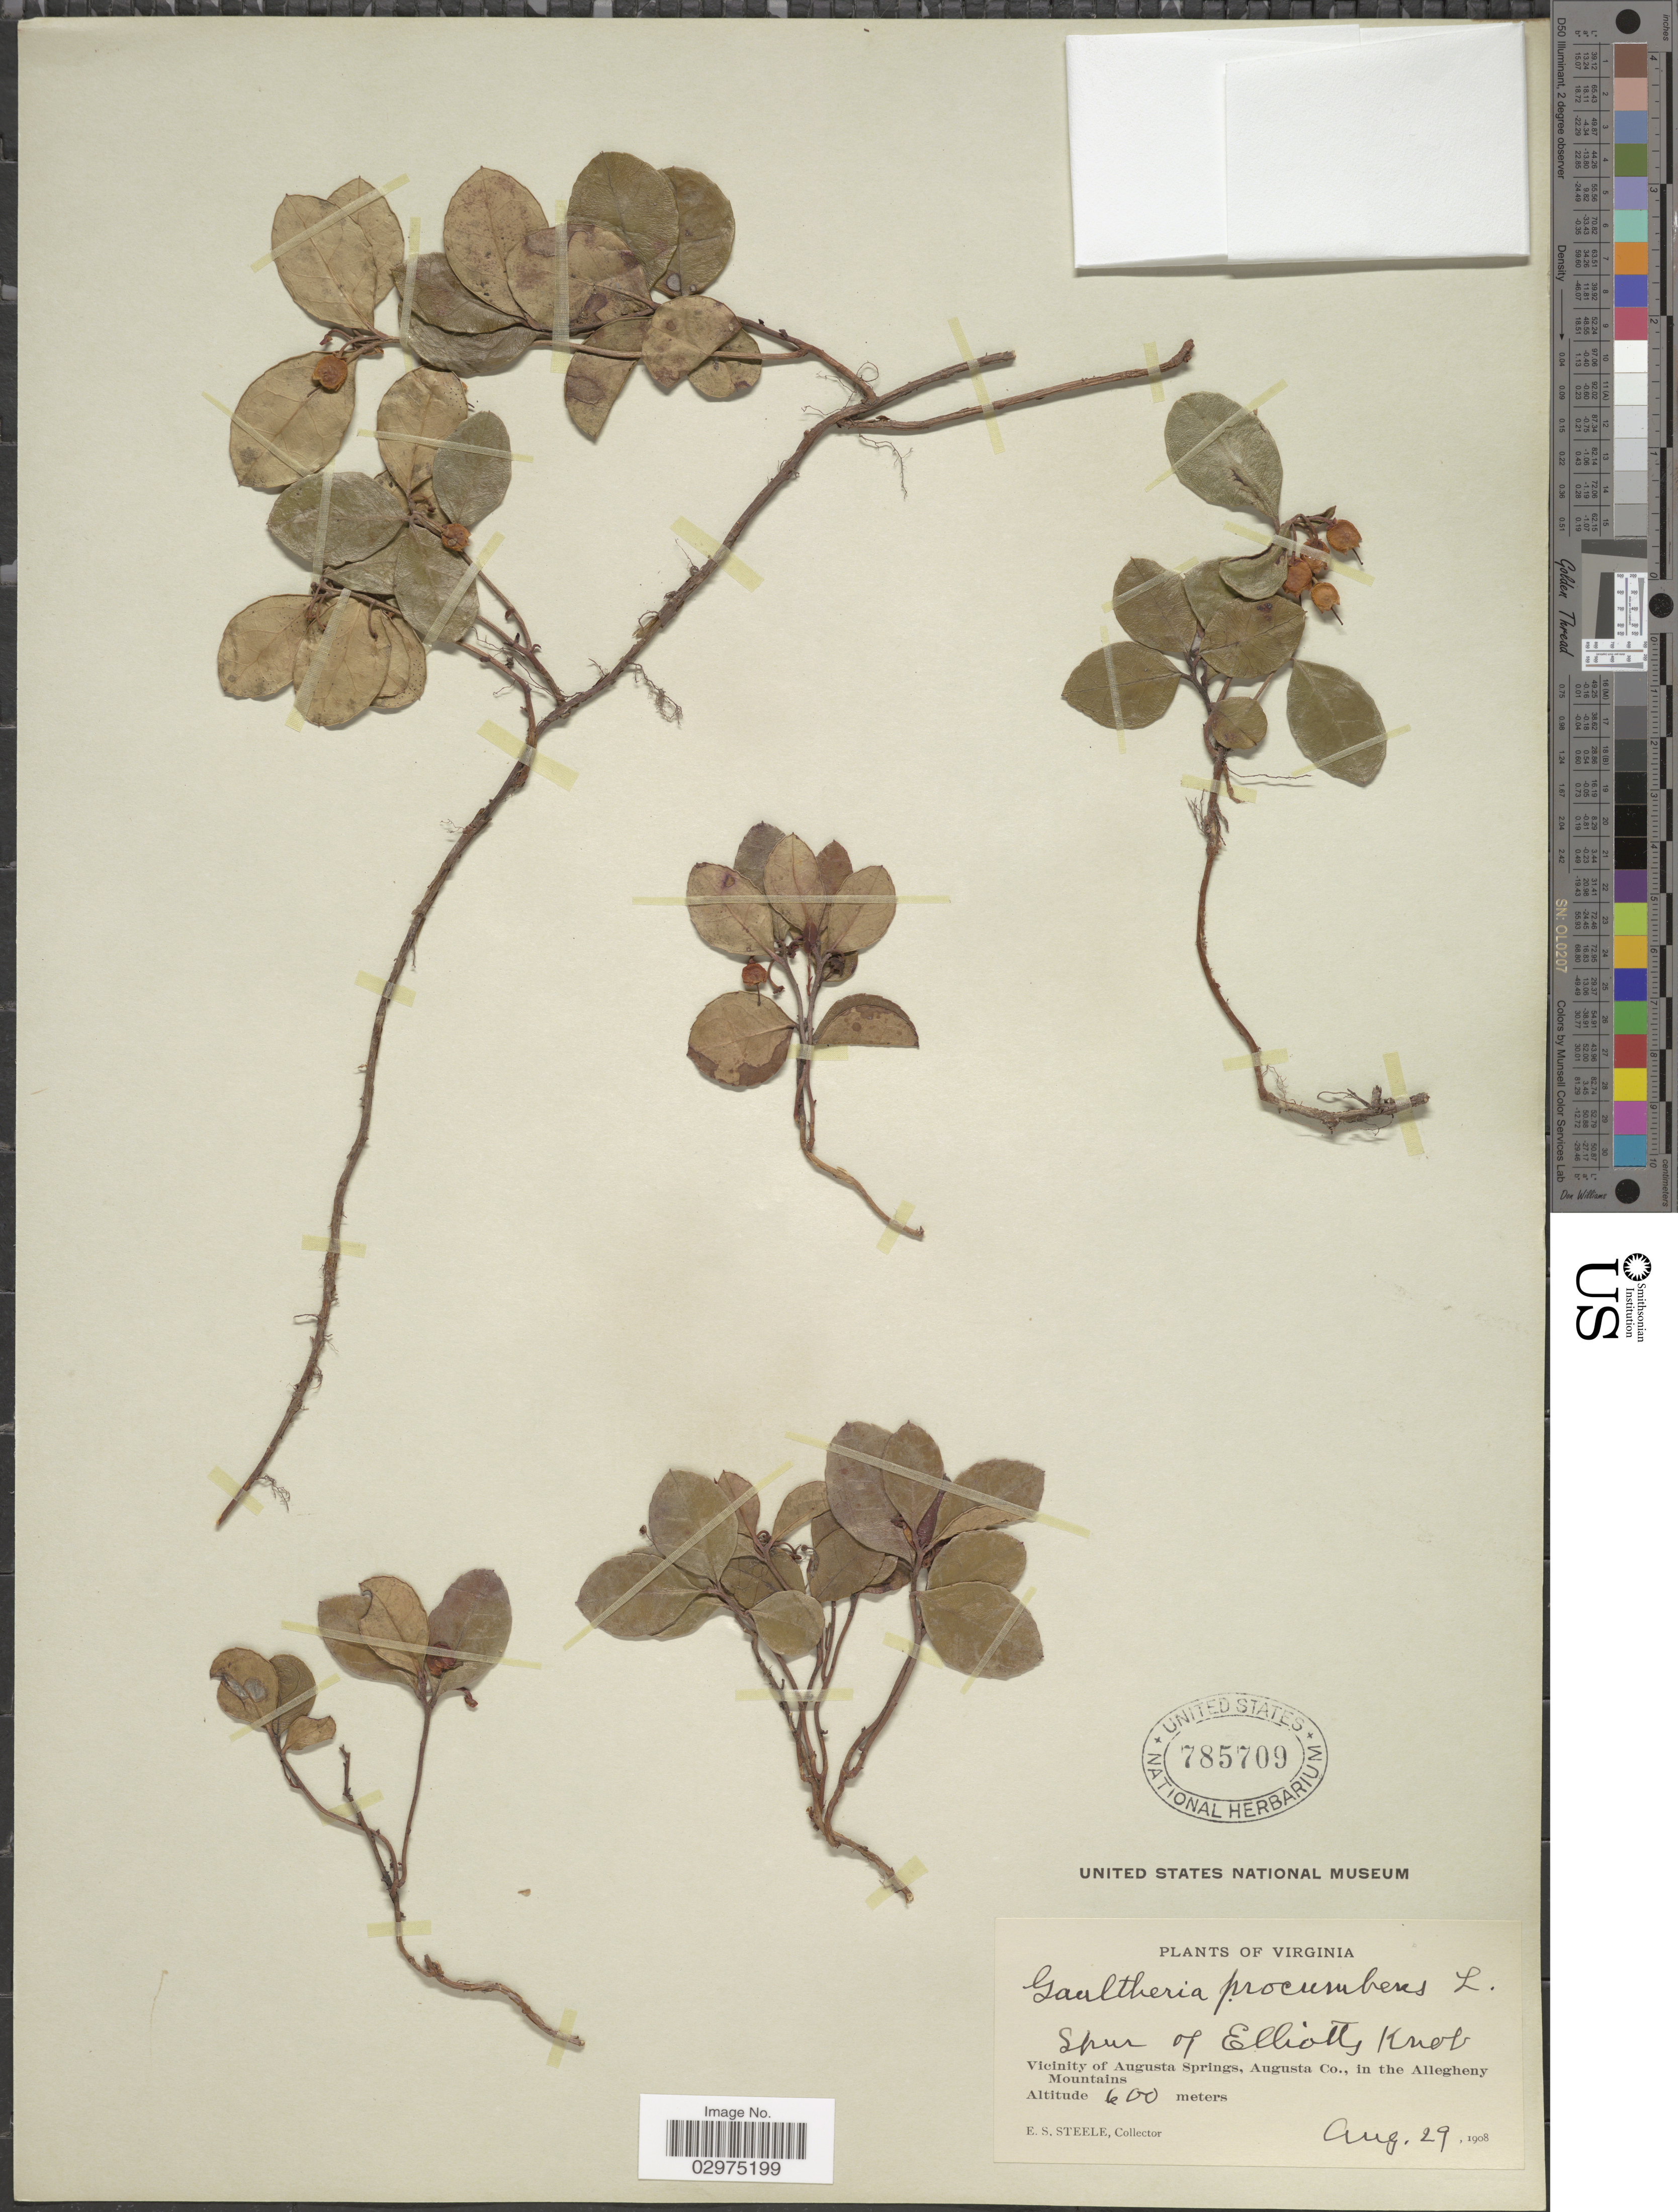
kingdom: Plantae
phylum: Tracheophyta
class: Magnoliopsida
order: Ericales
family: Ericaceae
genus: Gaultheria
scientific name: Gaultheria procumbens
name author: L.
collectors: E. Steele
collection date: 1908-08-29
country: United States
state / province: Virginia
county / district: Augusta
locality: Spur of Elliotts Knob. Vicinity of Augusta Springs, Augusta Co., in the Allegheny Mountains.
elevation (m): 600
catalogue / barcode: US 785709